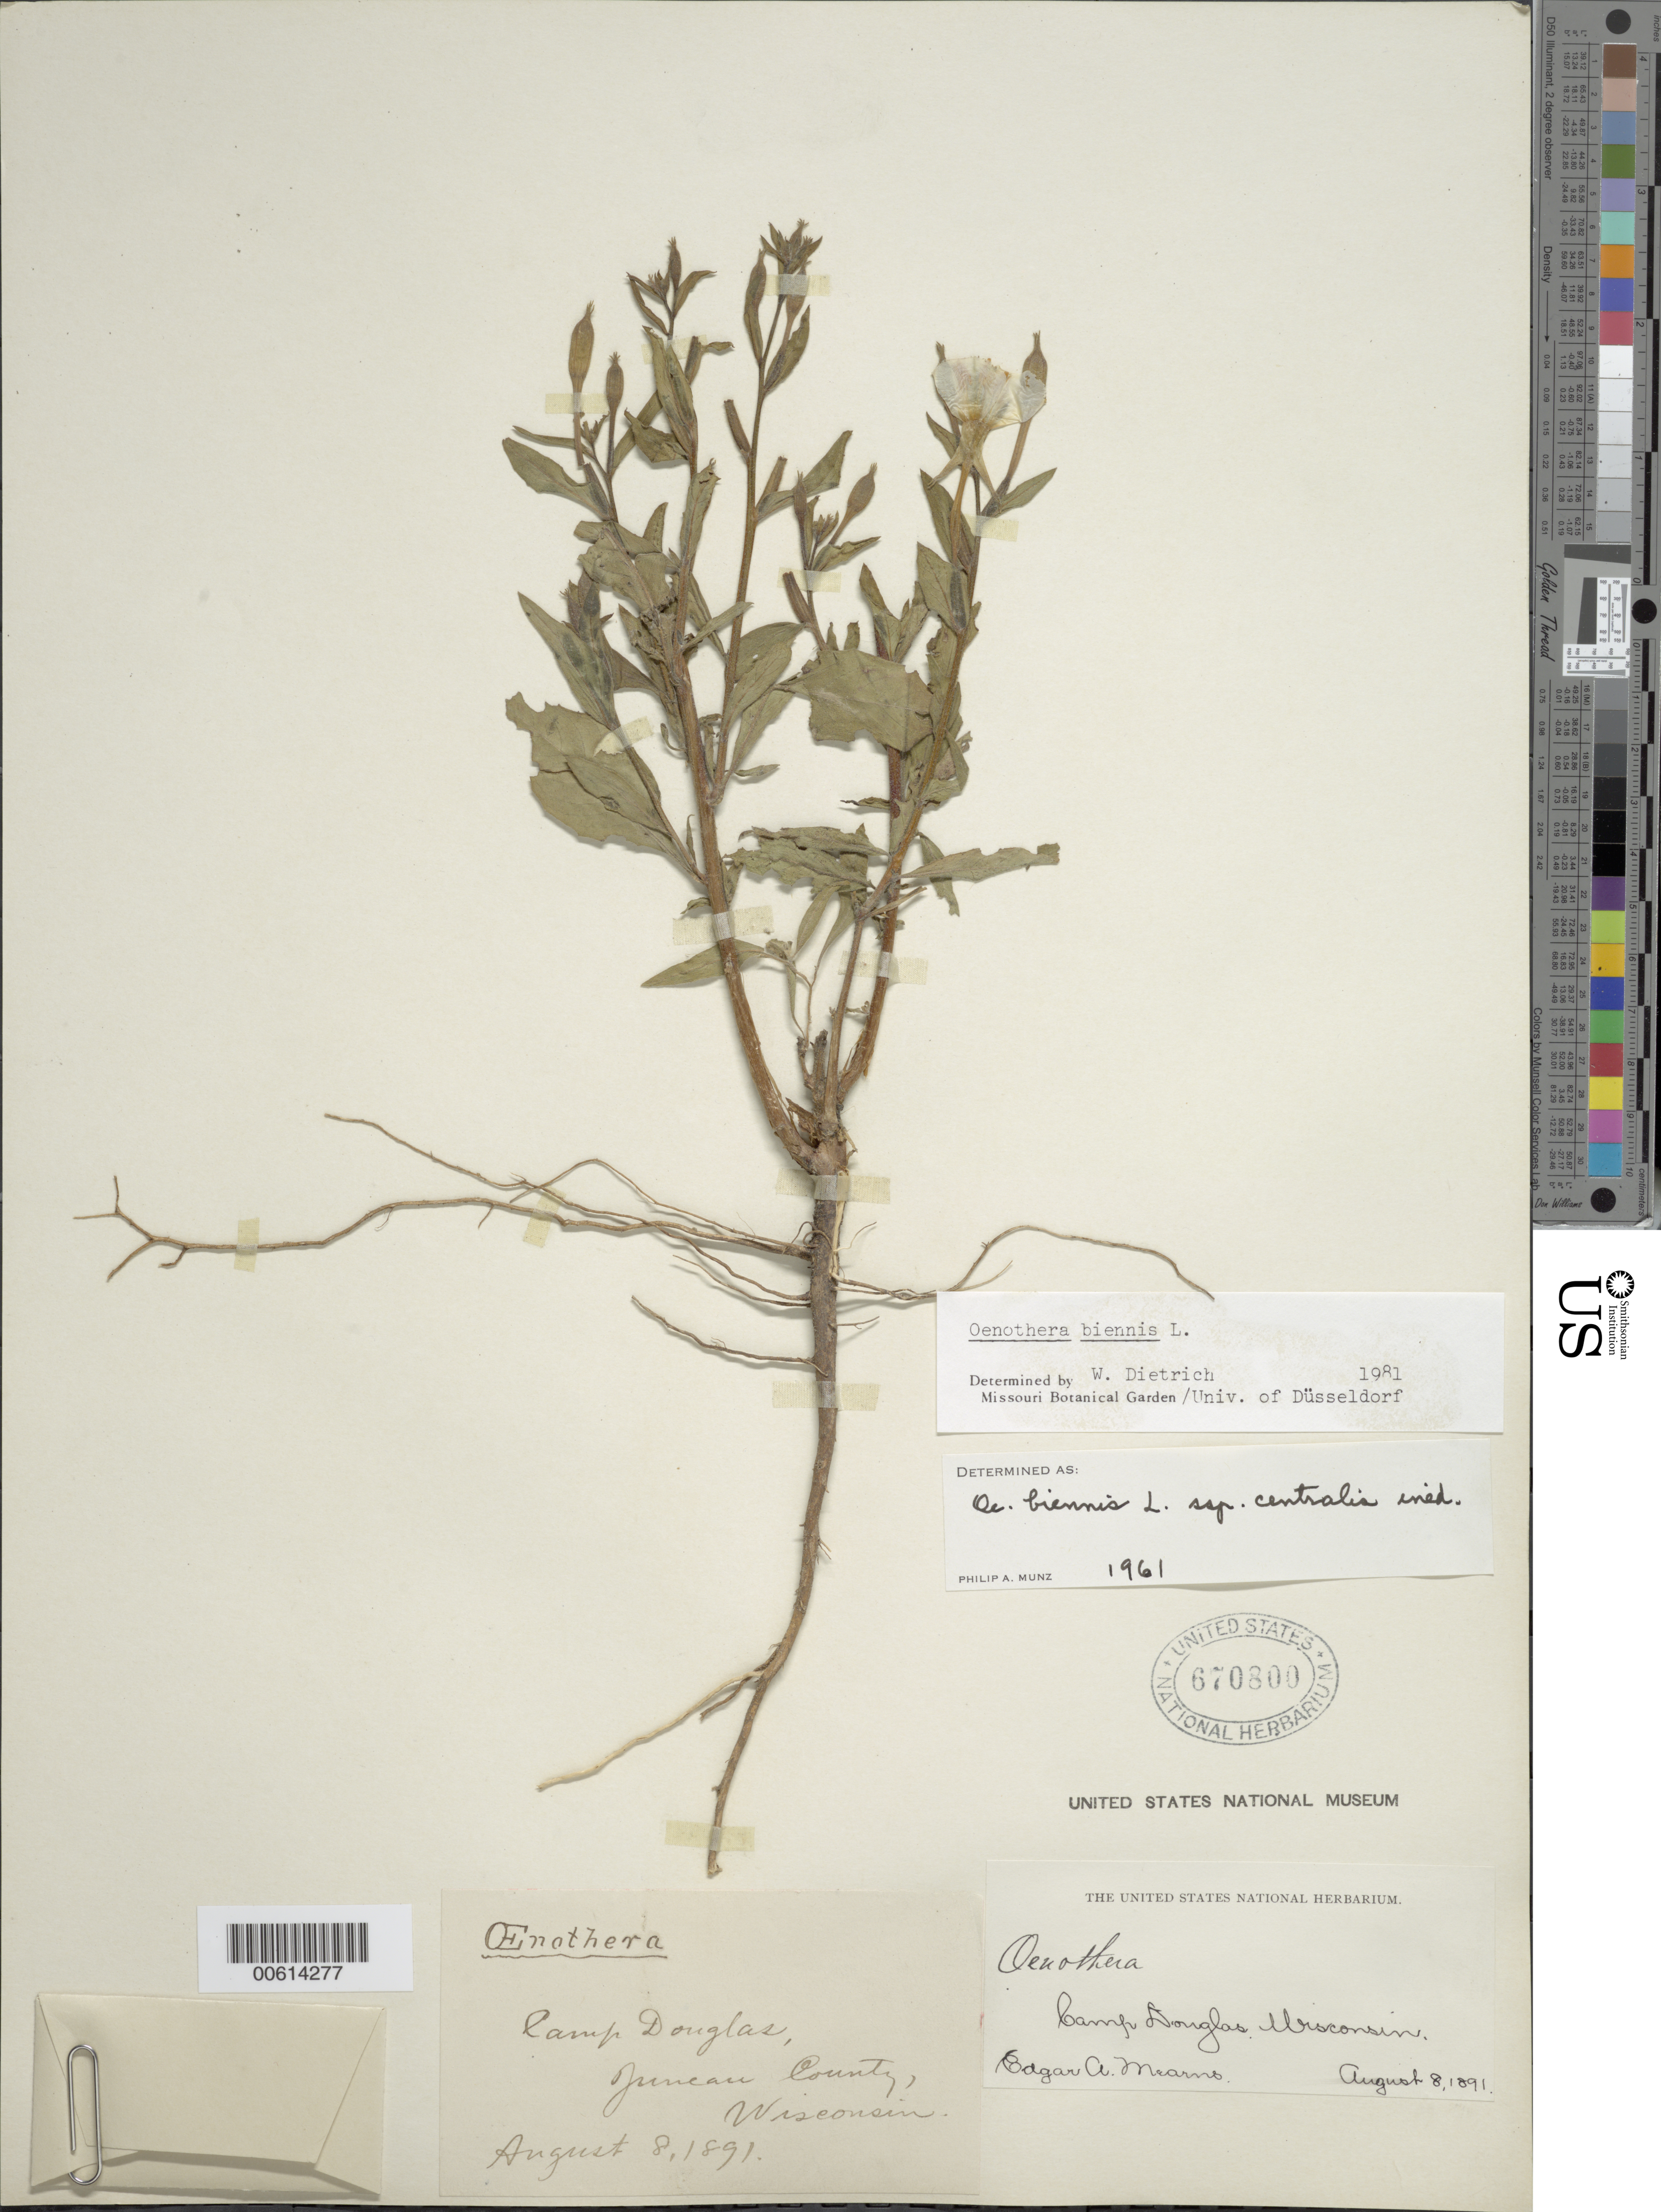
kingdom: Plantae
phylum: Tracheophyta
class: Magnoliopsida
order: Myrtales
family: Onagraceae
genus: Oenothera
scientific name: Oenothera biennis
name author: L.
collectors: E. A. Mearns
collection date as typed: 08 Aug 1891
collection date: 1891-08-08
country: United States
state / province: Wisconsin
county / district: Juneau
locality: Camp Doulas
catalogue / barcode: US 670800